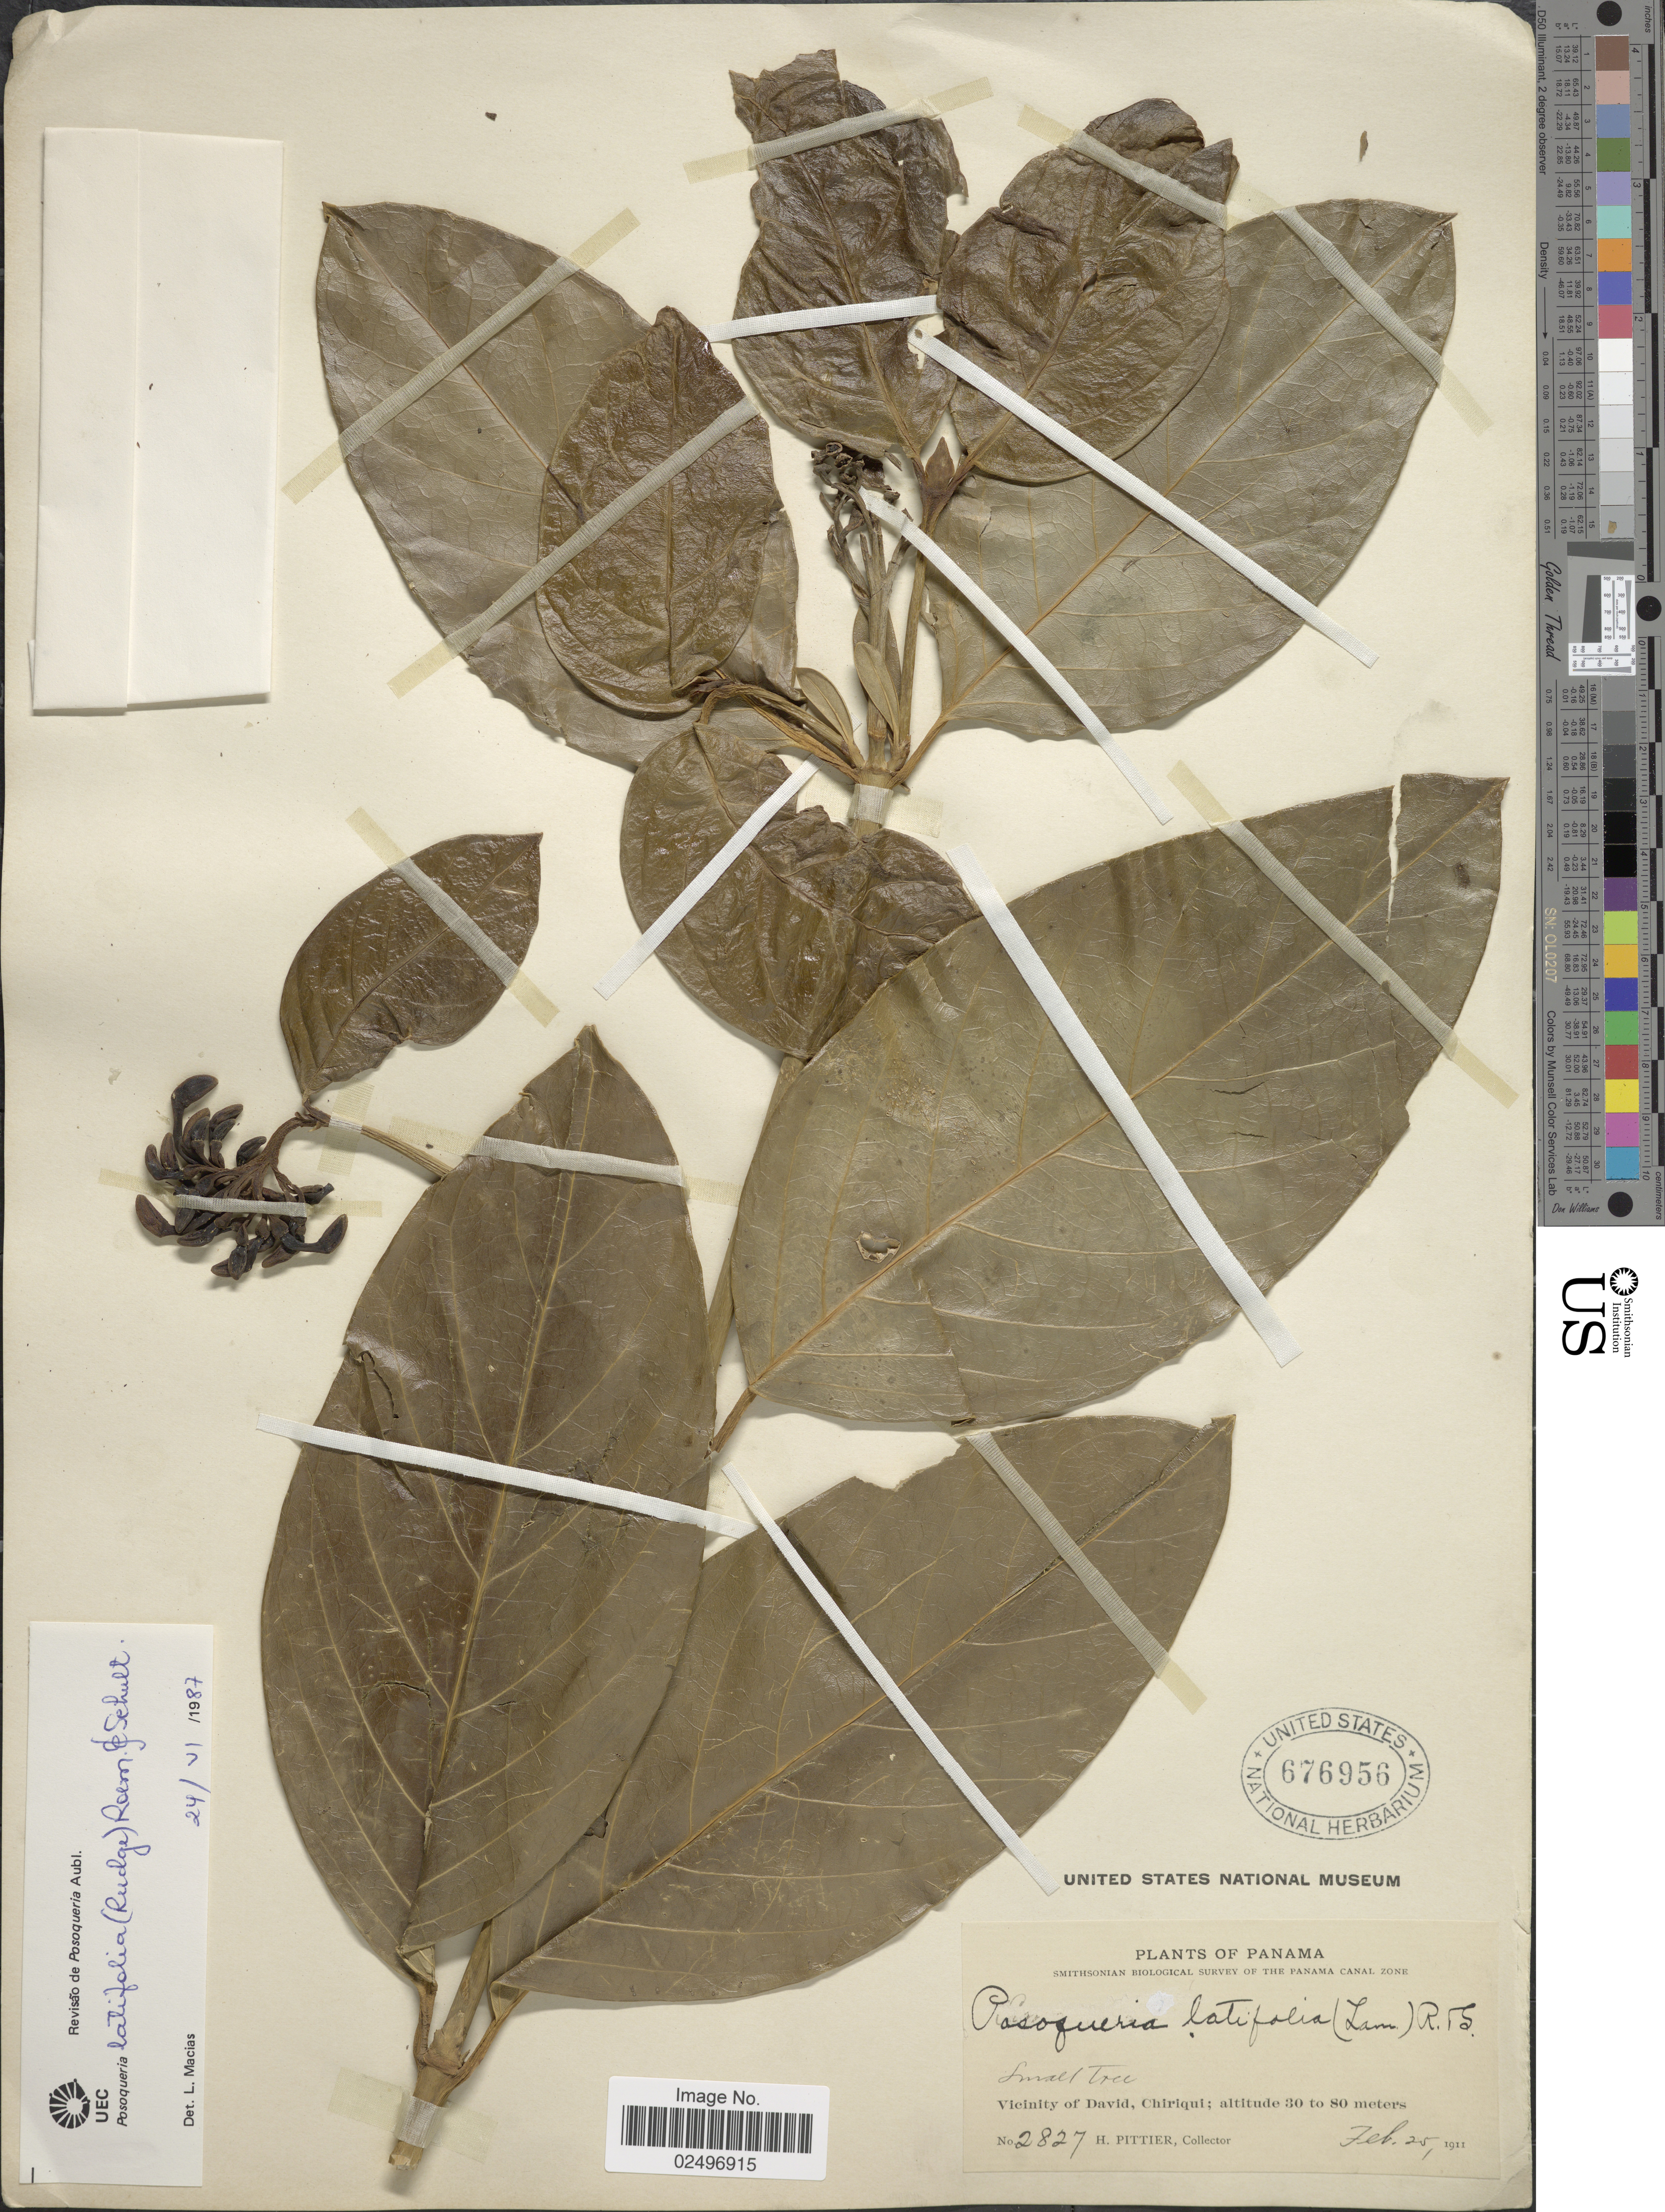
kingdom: Plantae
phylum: Tracheophyta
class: Magnoliopsida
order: Gentianales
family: Rubiaceae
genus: Posoqueria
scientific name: Posoqueria latifolia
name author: (Rudge) Roem. & Schult.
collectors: H. F. Pittier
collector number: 2827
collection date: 1911-02-25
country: Panama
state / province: Chiriqui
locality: Vicinity of David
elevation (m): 30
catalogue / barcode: US 676956